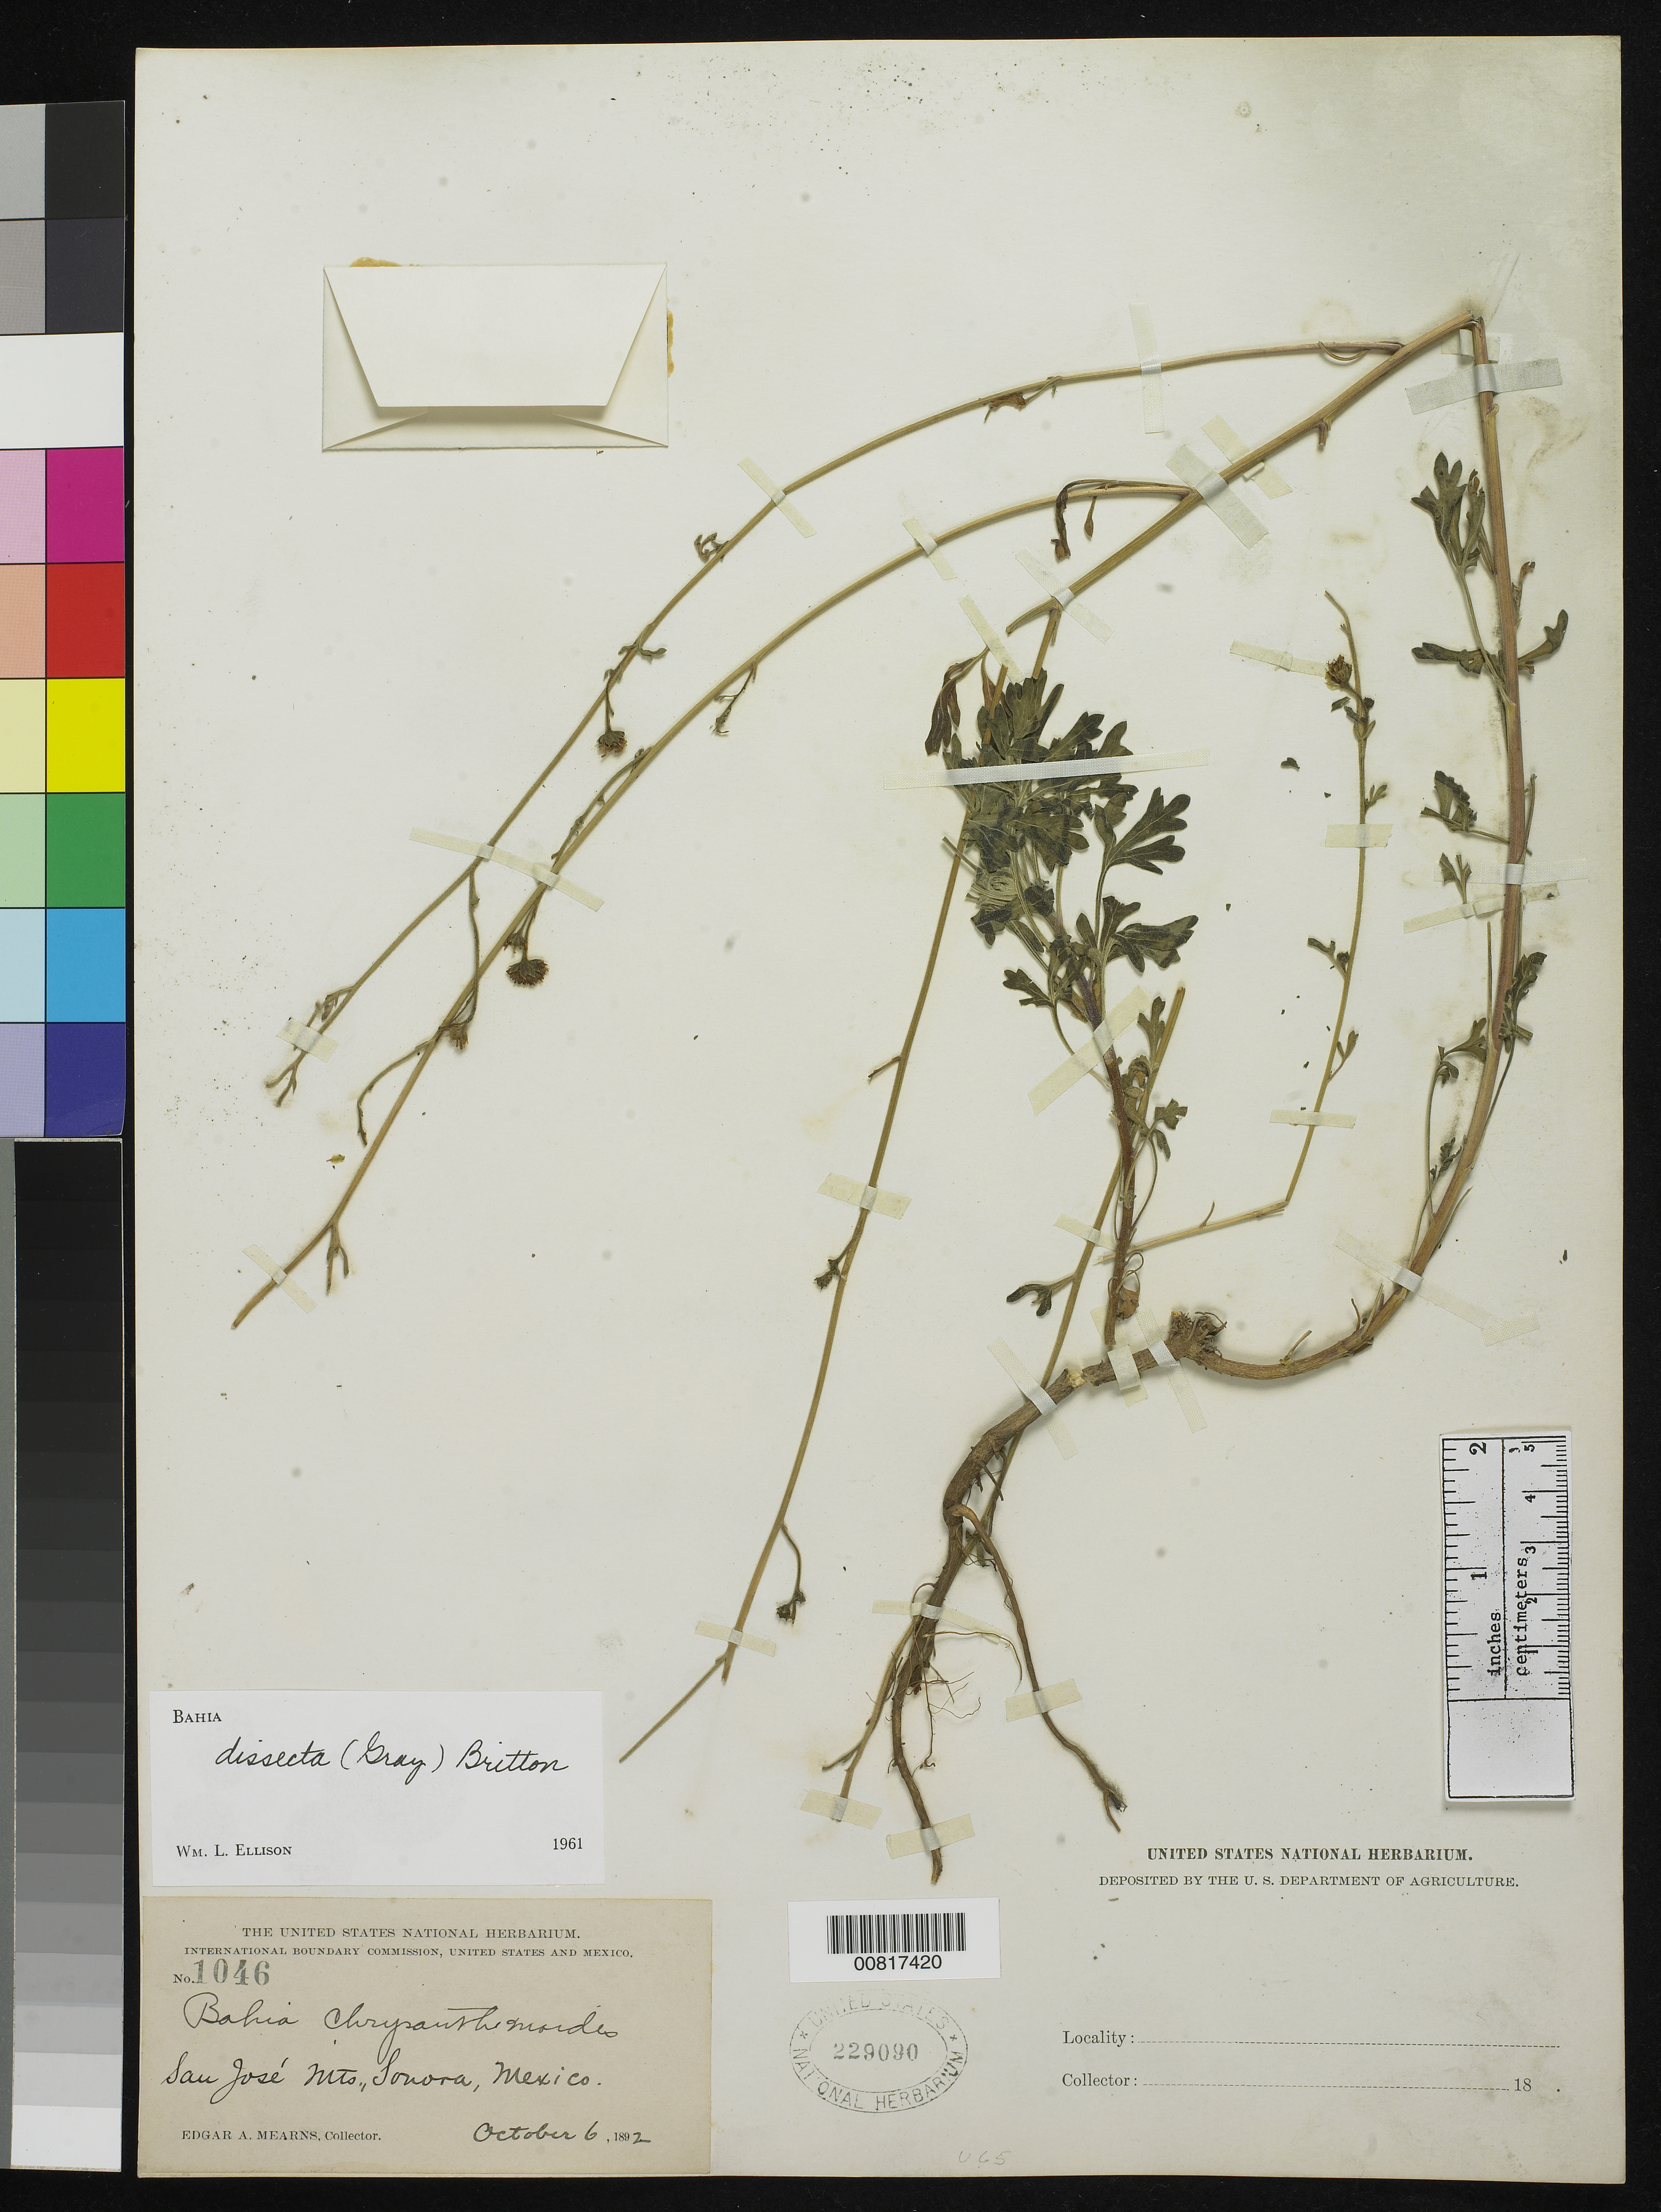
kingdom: Plantae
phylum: Tracheophyta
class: Magnoliopsida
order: Asterales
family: Asteraceae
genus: Bahia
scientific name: Bahia dissecta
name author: (A. Gray) Britton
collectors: E. A. Mearns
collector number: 1046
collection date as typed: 06 Oct 1892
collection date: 1892-10-06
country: Mexico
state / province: Sonora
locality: San José Mts., Sonora.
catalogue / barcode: US 229090